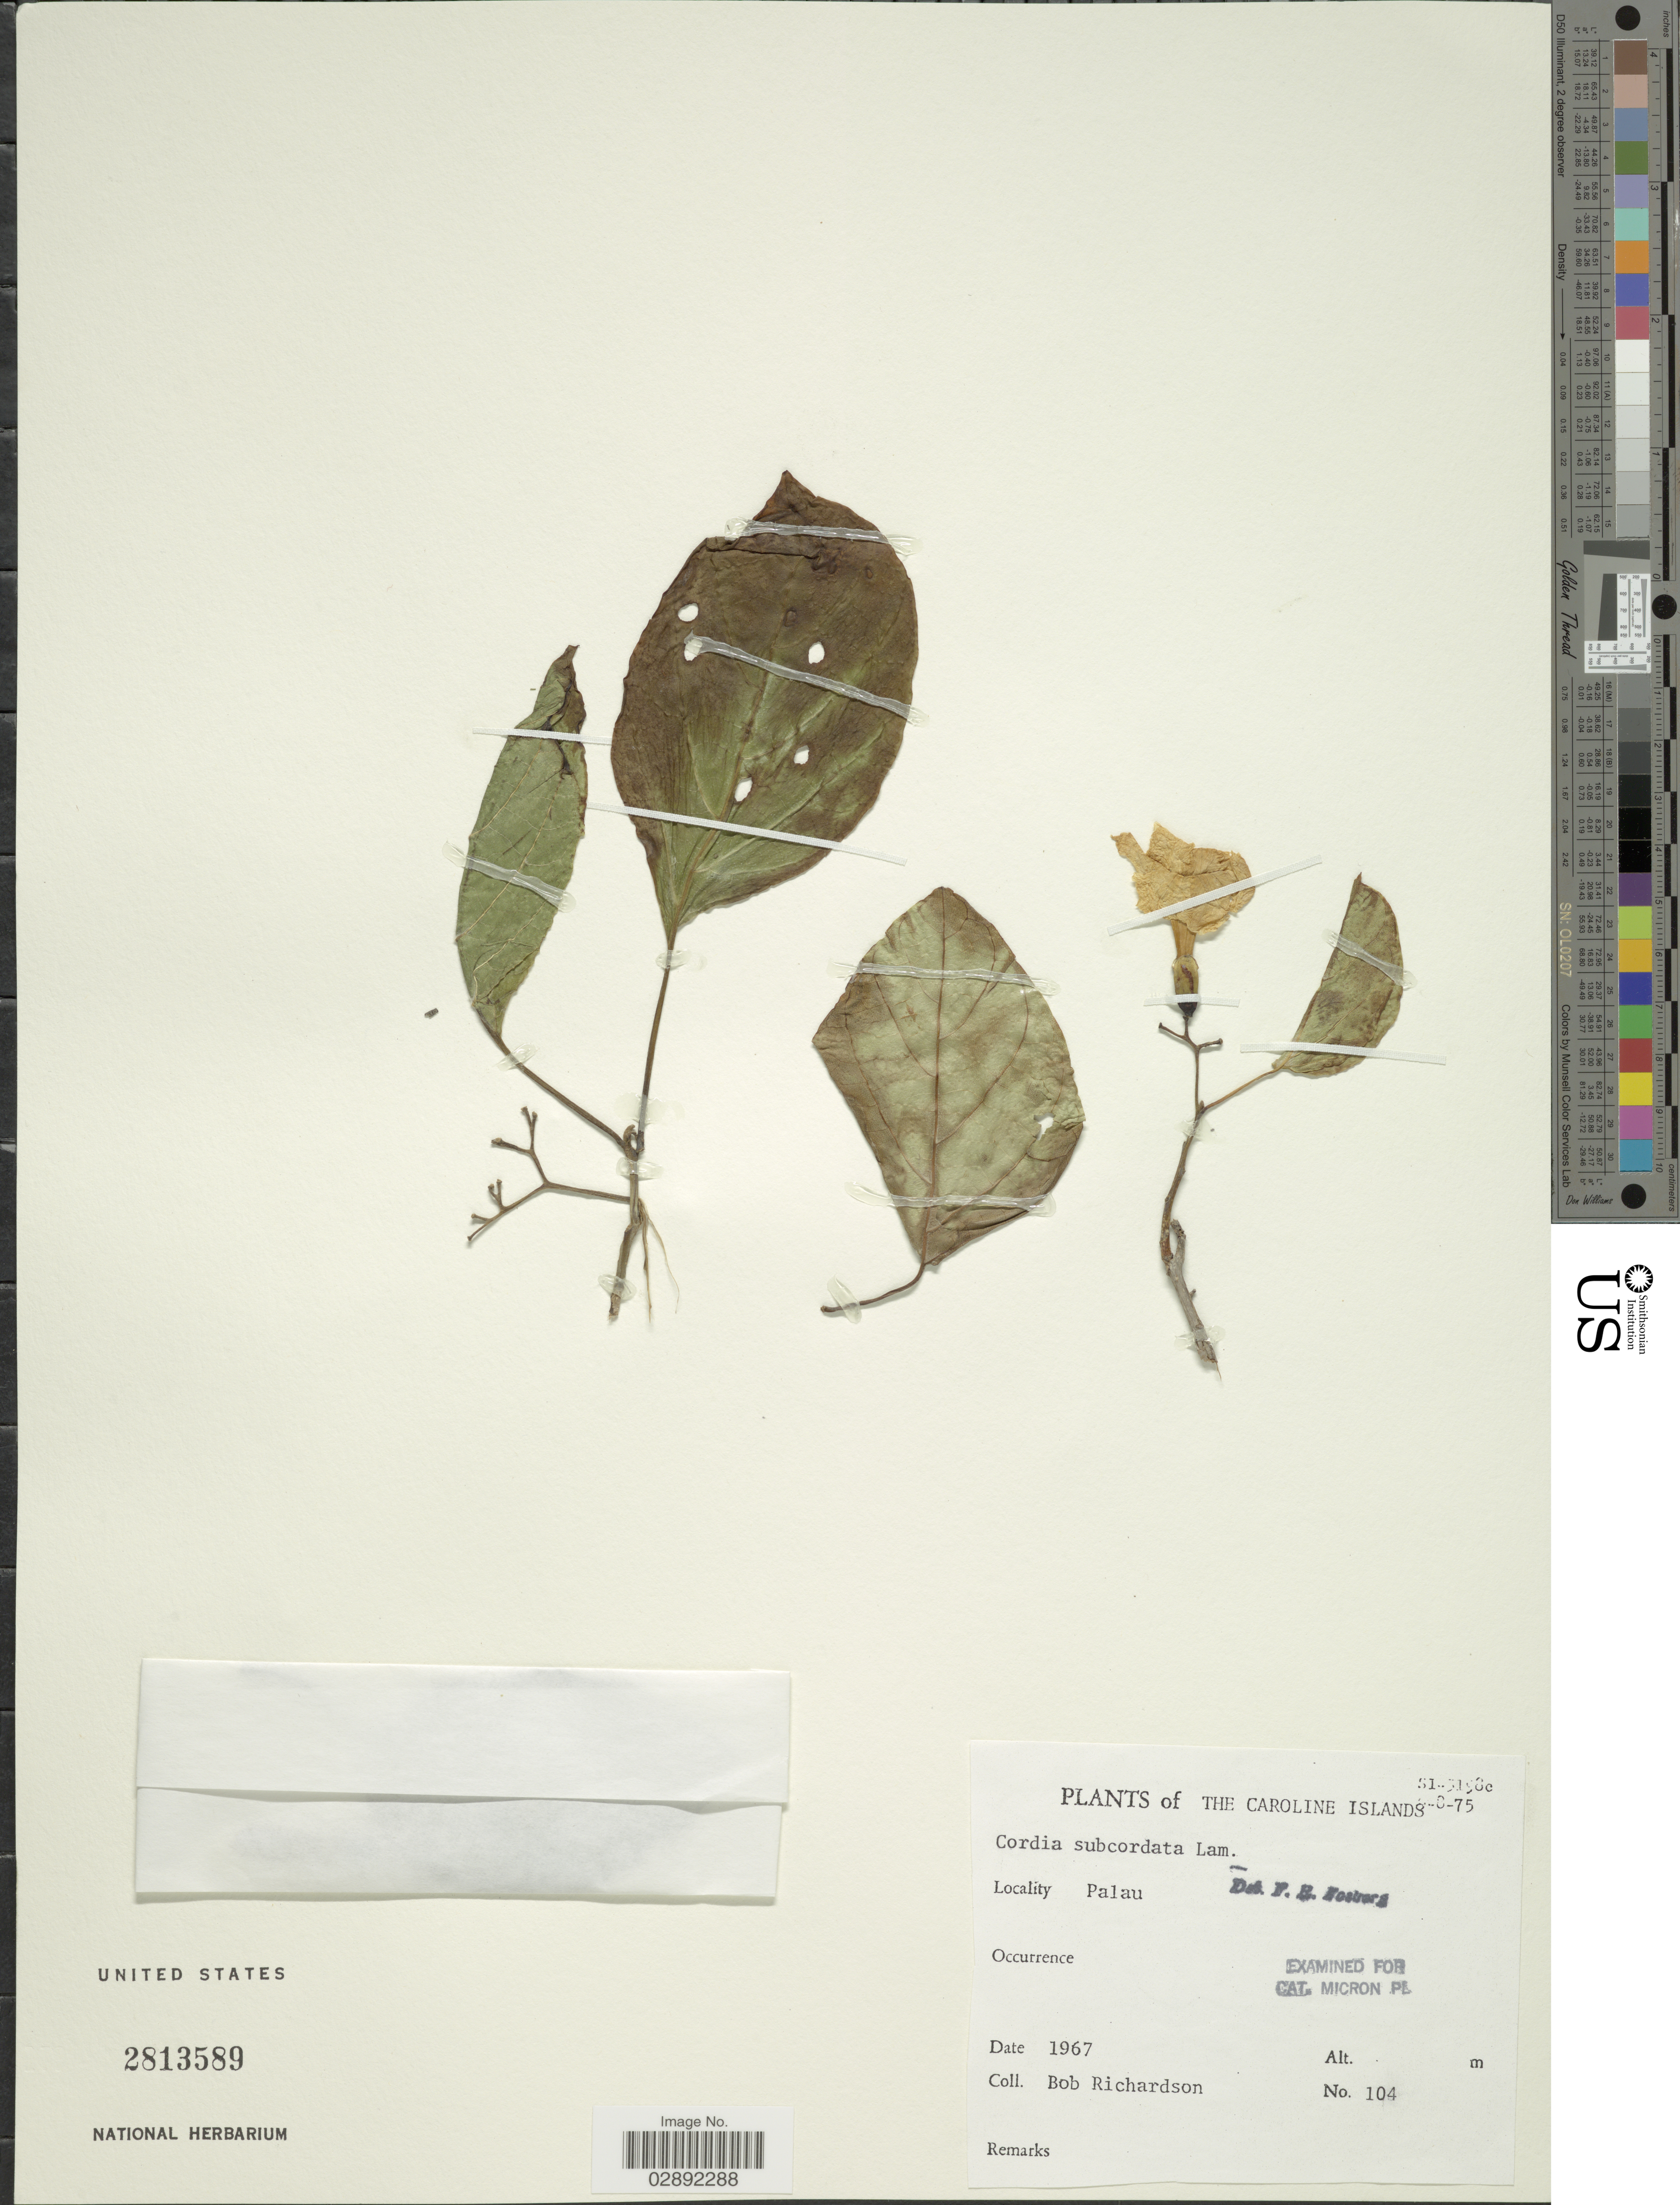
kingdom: Plantae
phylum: Tracheophyta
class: Magnoliopsida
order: Boraginales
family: Cordiaceae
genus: Cordia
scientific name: Cordia subcordata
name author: Lam.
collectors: B. Richardson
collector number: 104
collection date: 1967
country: Palau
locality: Caroline Islands. Palau.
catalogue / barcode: US 2813589